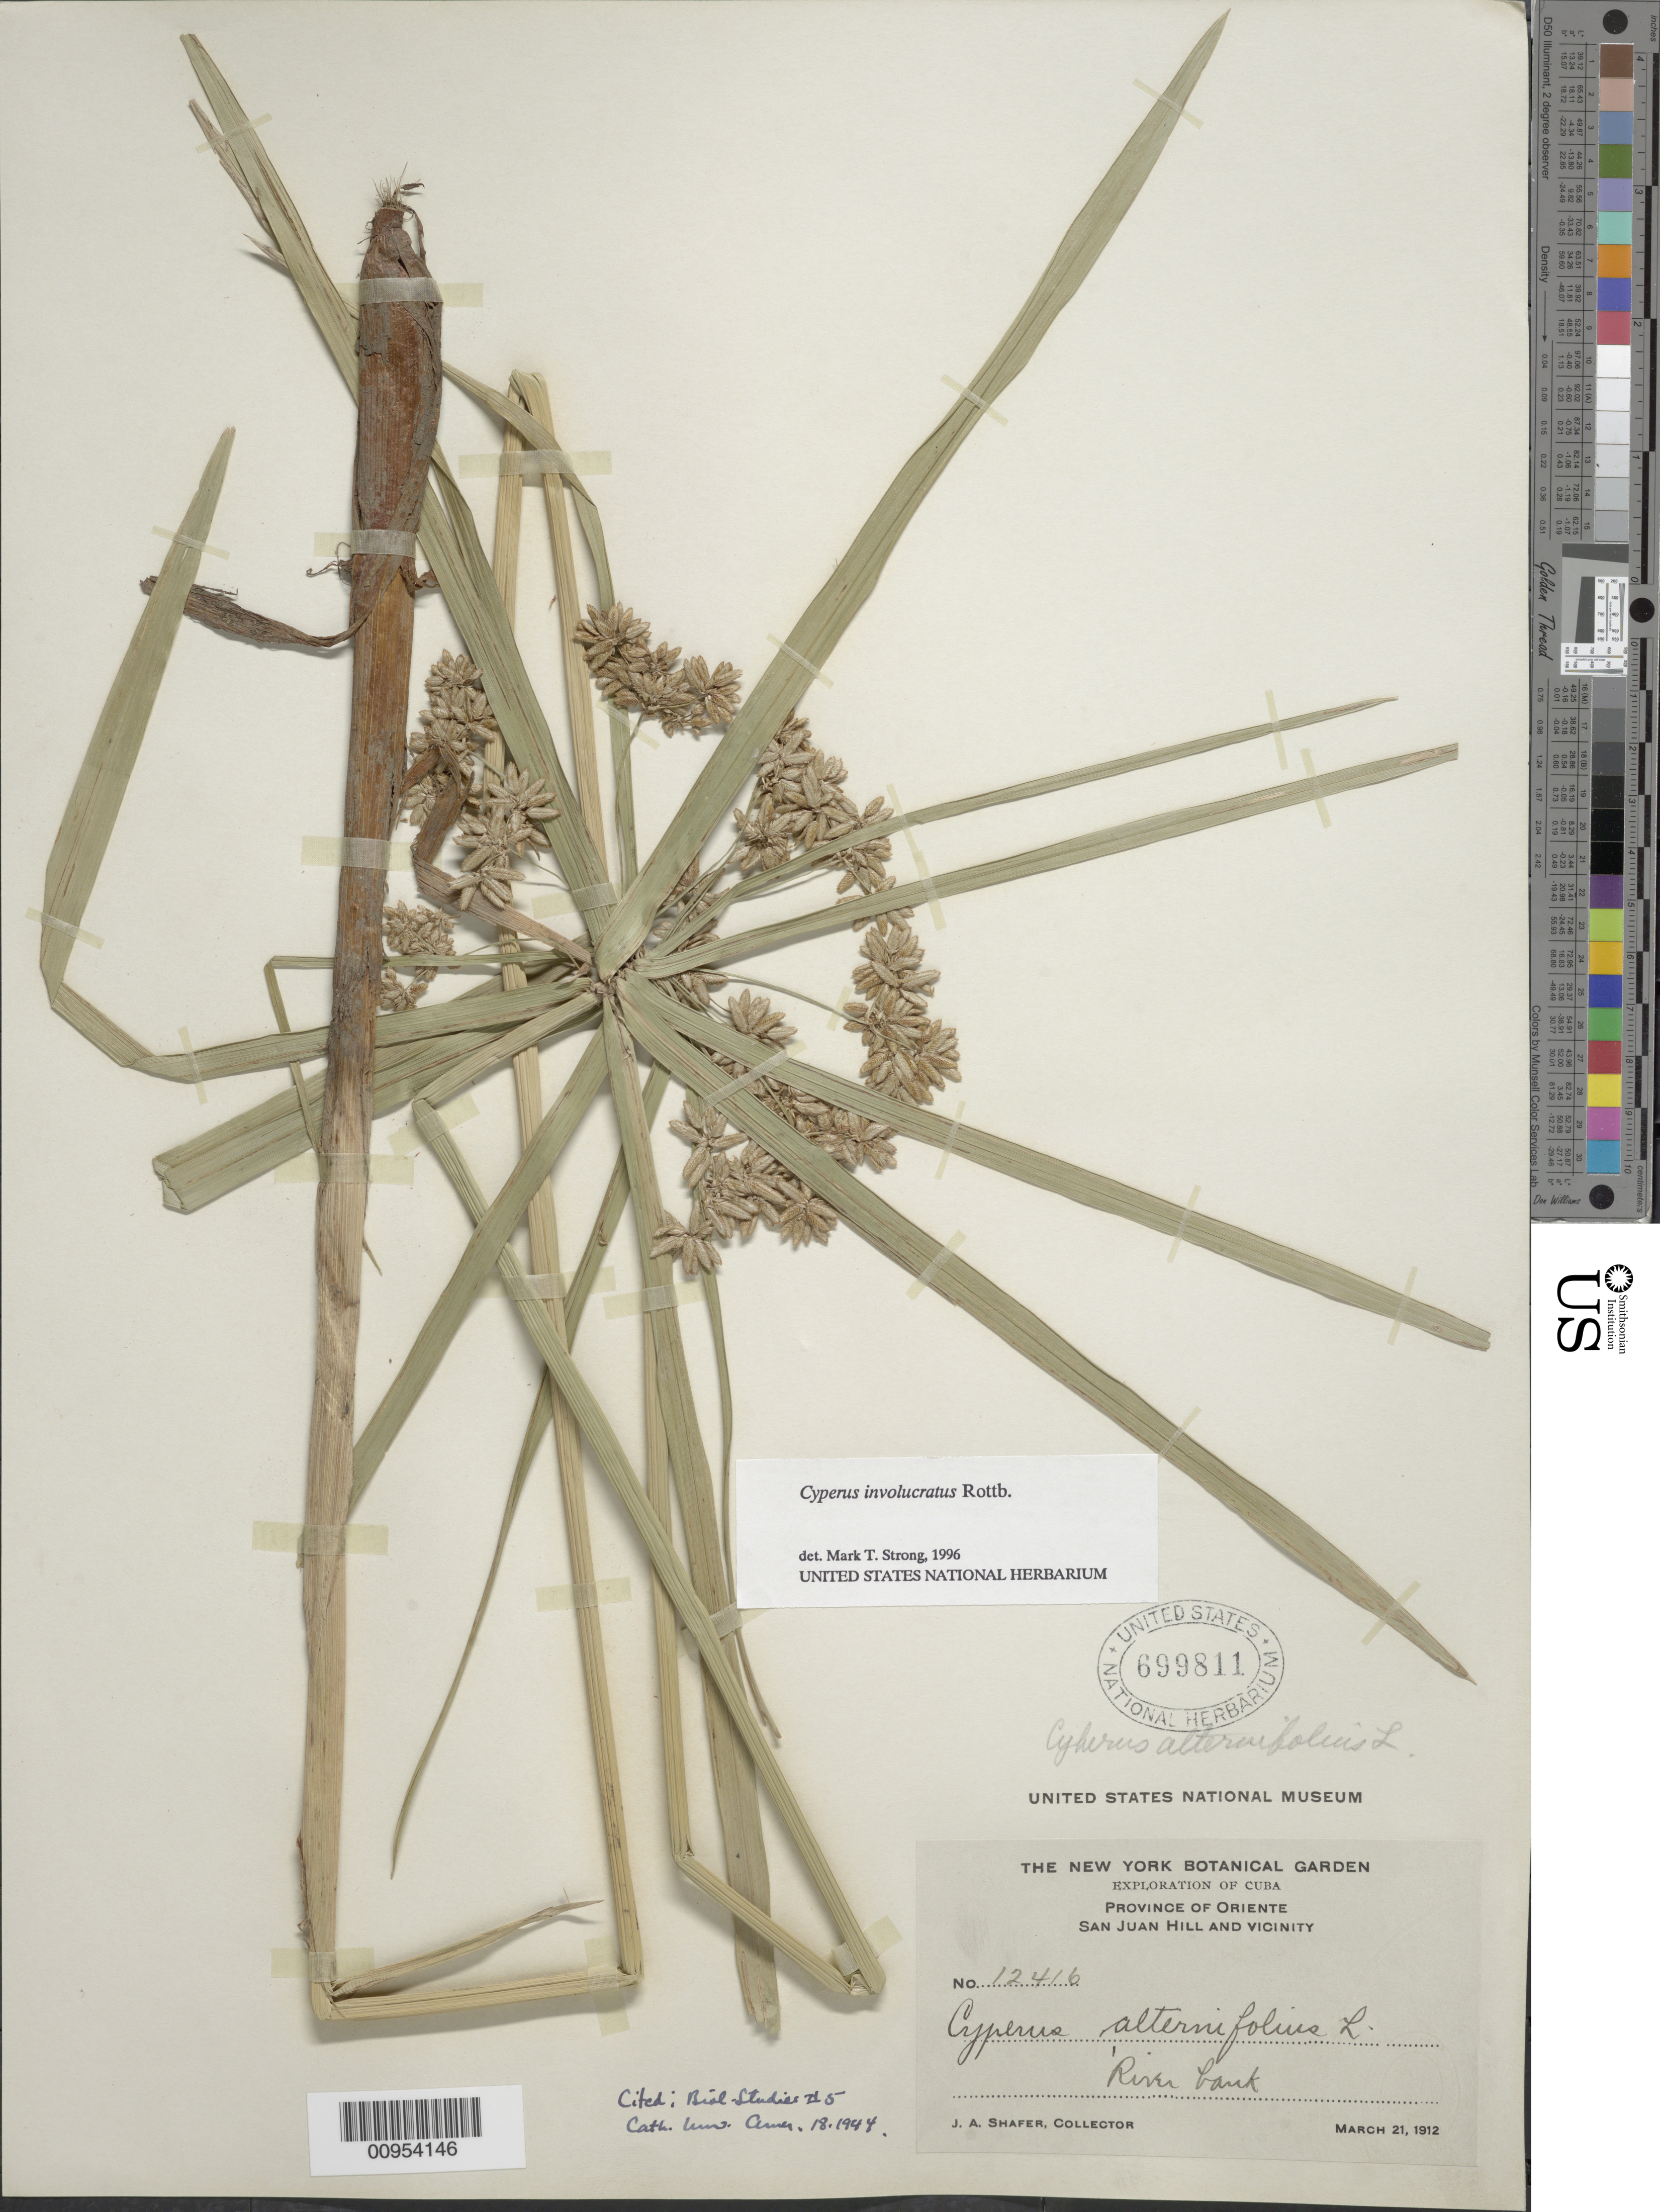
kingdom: Plantae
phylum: Tracheophyta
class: Liliopsida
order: Poales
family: Cyperaceae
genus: Cyperus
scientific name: Cyperus involucratus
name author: Rottb.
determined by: Strong, M. T., (US), Smithsonian Institution - National Museum of Natural History (UNITED STATES)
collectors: J. A. Shafer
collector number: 12416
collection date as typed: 21 Mar 1912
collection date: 1912-03-21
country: Cuba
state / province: Oriente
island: Cuba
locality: San Juan Hill and vicinity, river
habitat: River bank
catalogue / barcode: US 699811